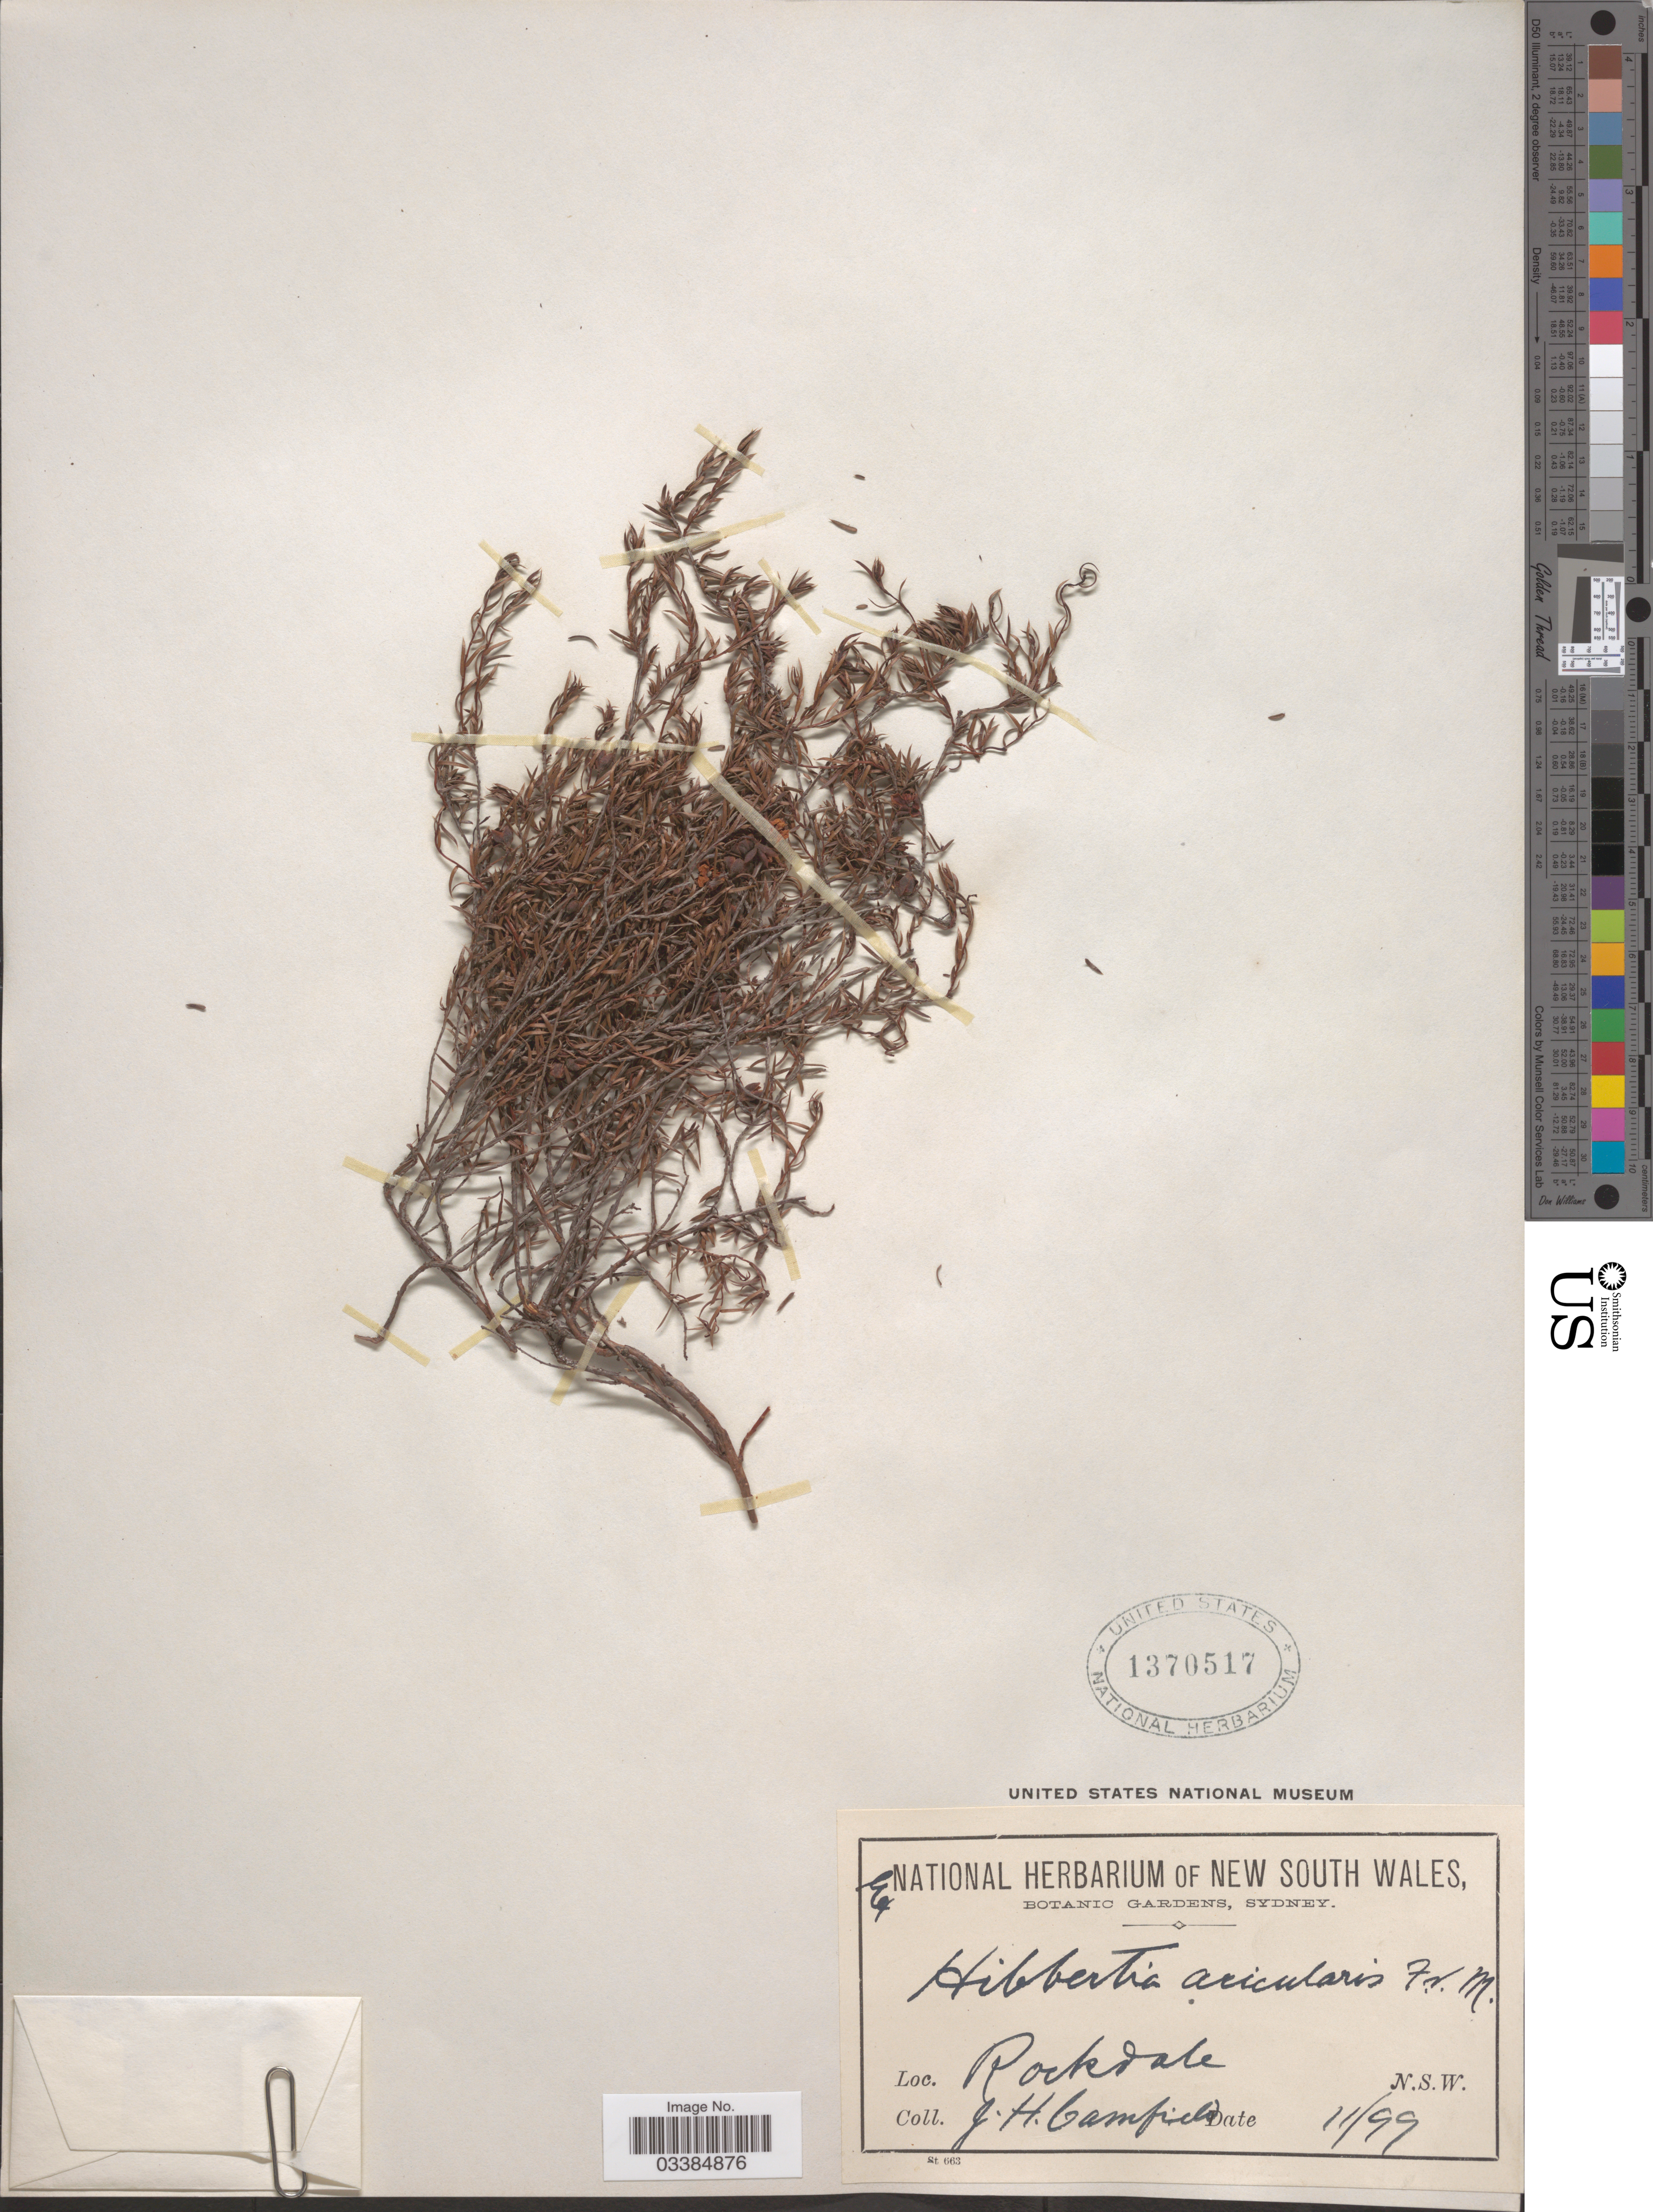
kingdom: Plantae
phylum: Tracheophyta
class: Magnoliopsida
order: Dilleniales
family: Dilleniaceae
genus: Hibbertia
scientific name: Hibbertia acicularis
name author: F. Muell.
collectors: J. Camfield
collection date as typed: Transcribed d/m/y: /11/99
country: Australia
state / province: New South Wales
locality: Rockdale.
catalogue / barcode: US 1370517